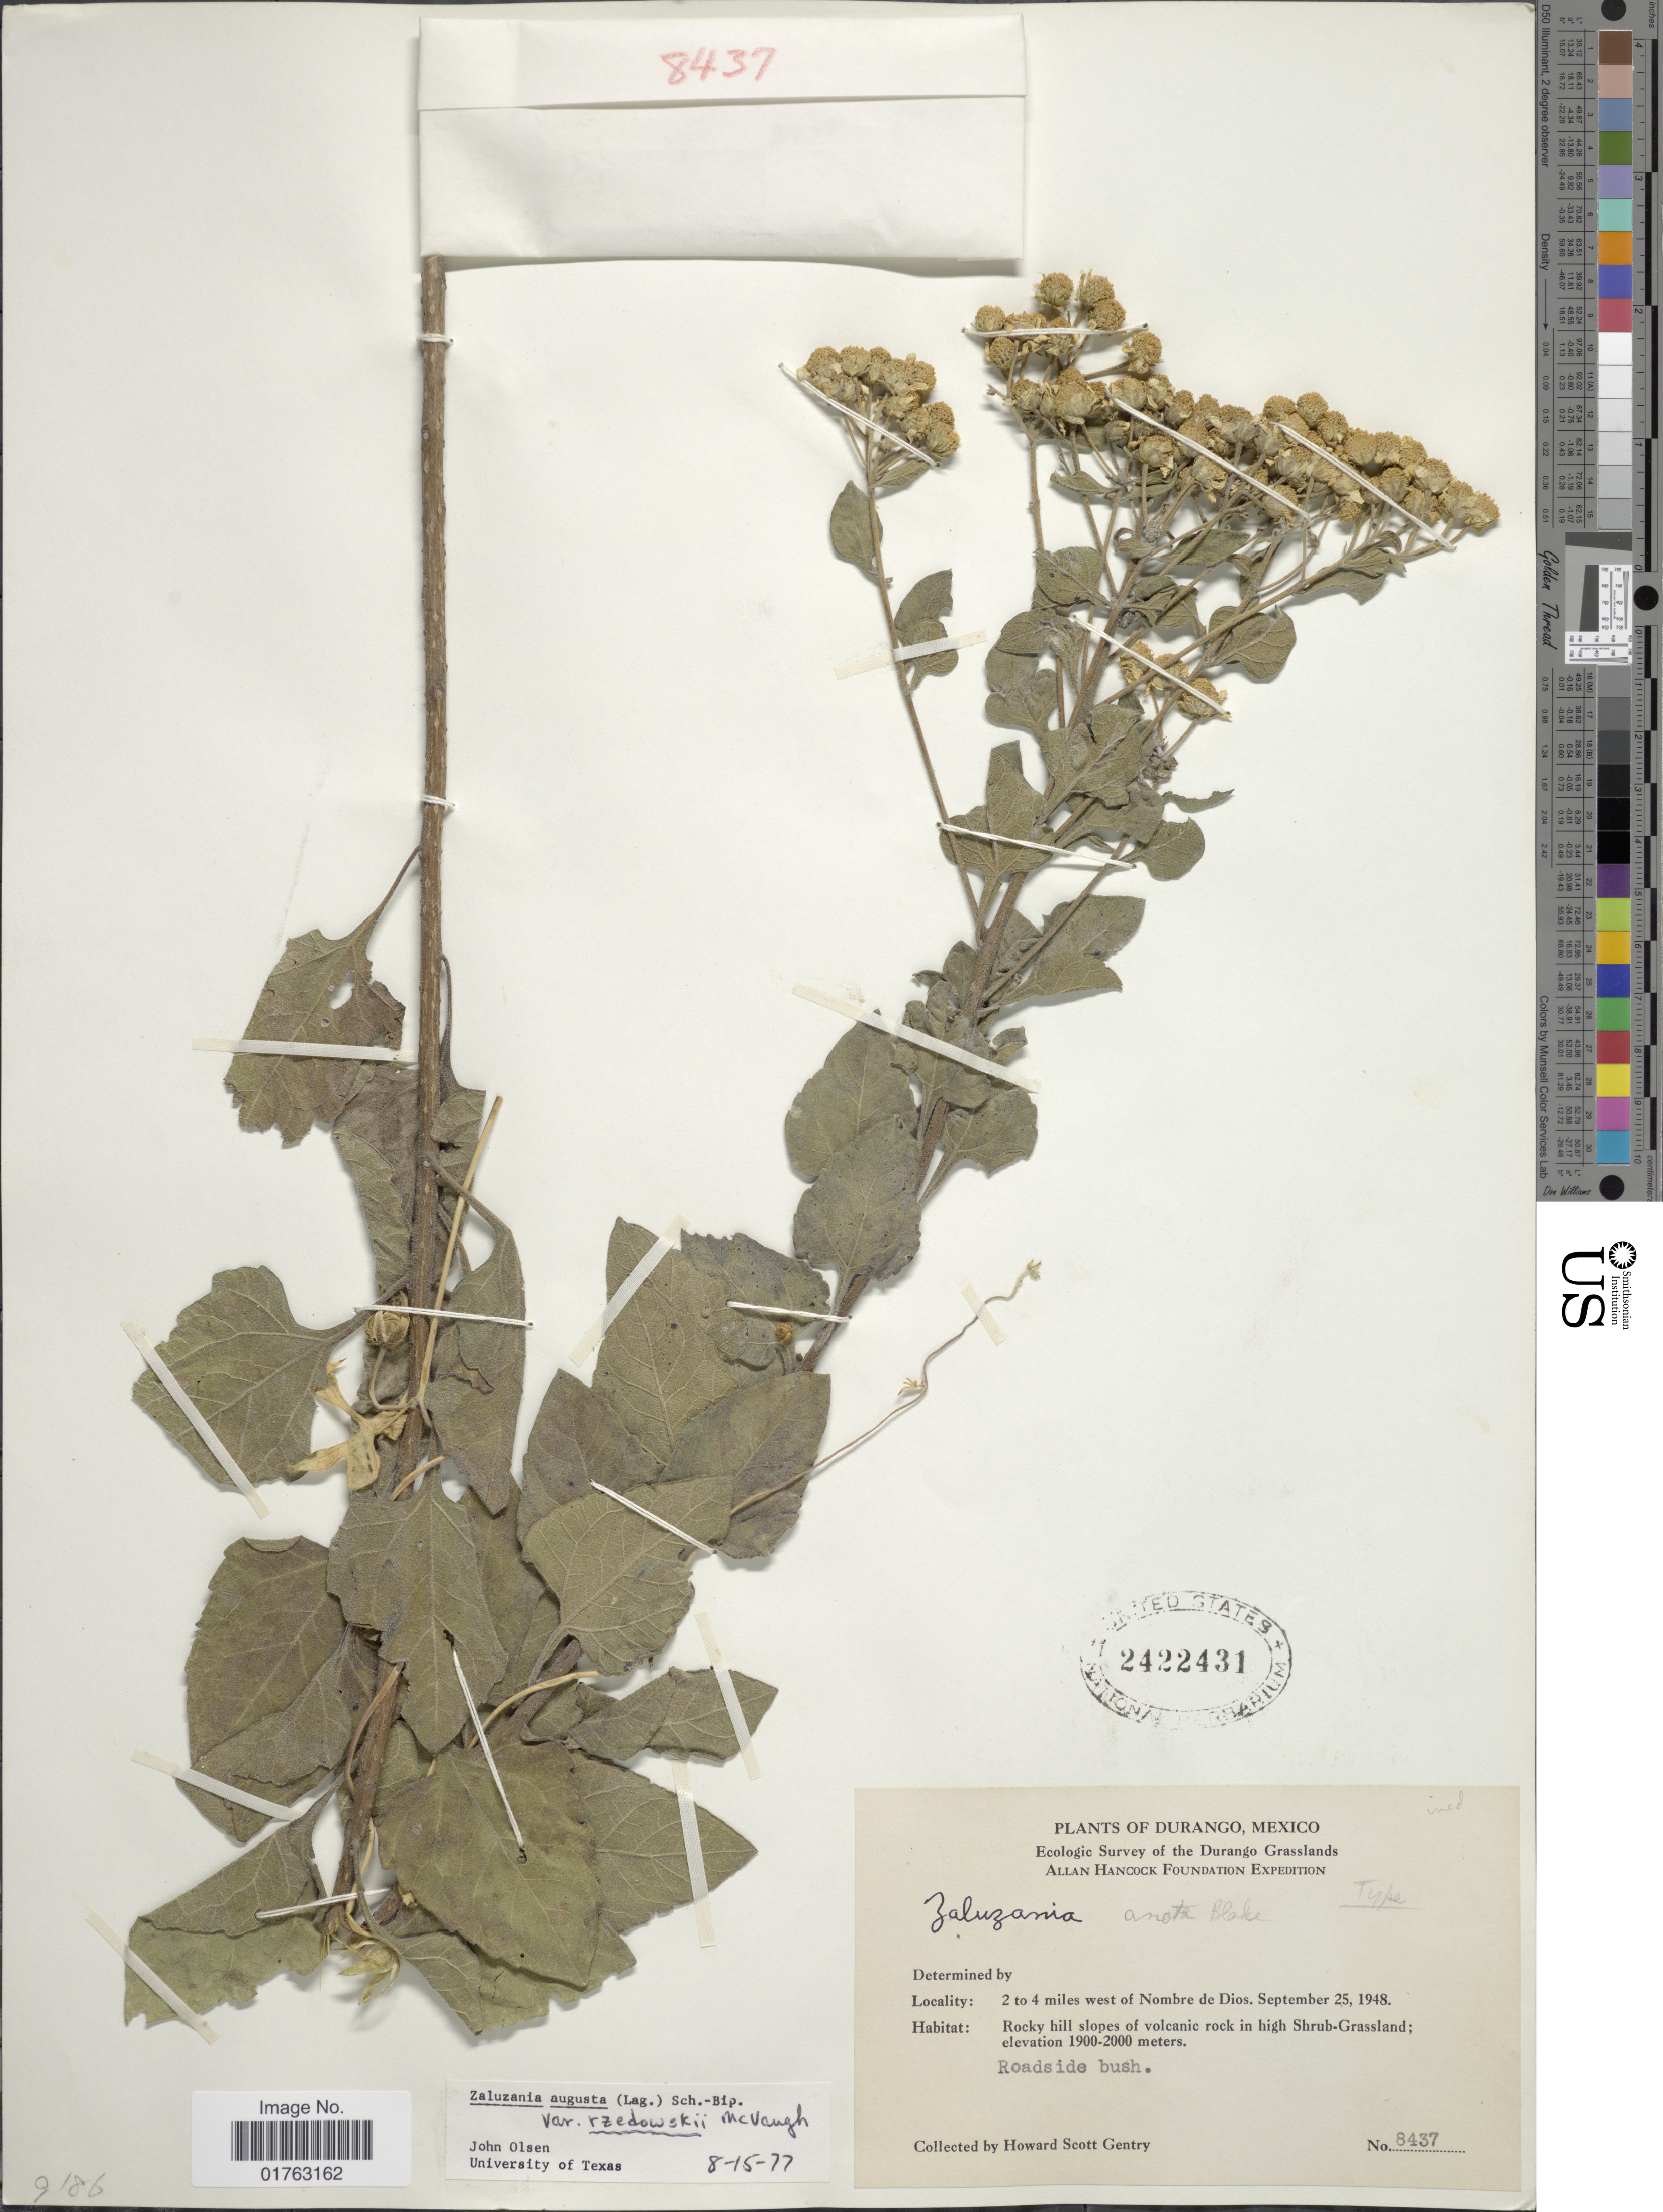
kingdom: Plantae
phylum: Tracheophyta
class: Magnoliopsida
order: Asterales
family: Asteraceae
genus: Zaluzania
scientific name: Zaluzania angusta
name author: (Lag.) Sch. Bip.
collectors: H. S. Gentry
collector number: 8437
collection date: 1948-09-25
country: Mexico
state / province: Durango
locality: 2 to 4 miles west of Nombre de Dios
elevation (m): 1900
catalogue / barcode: US 2422431